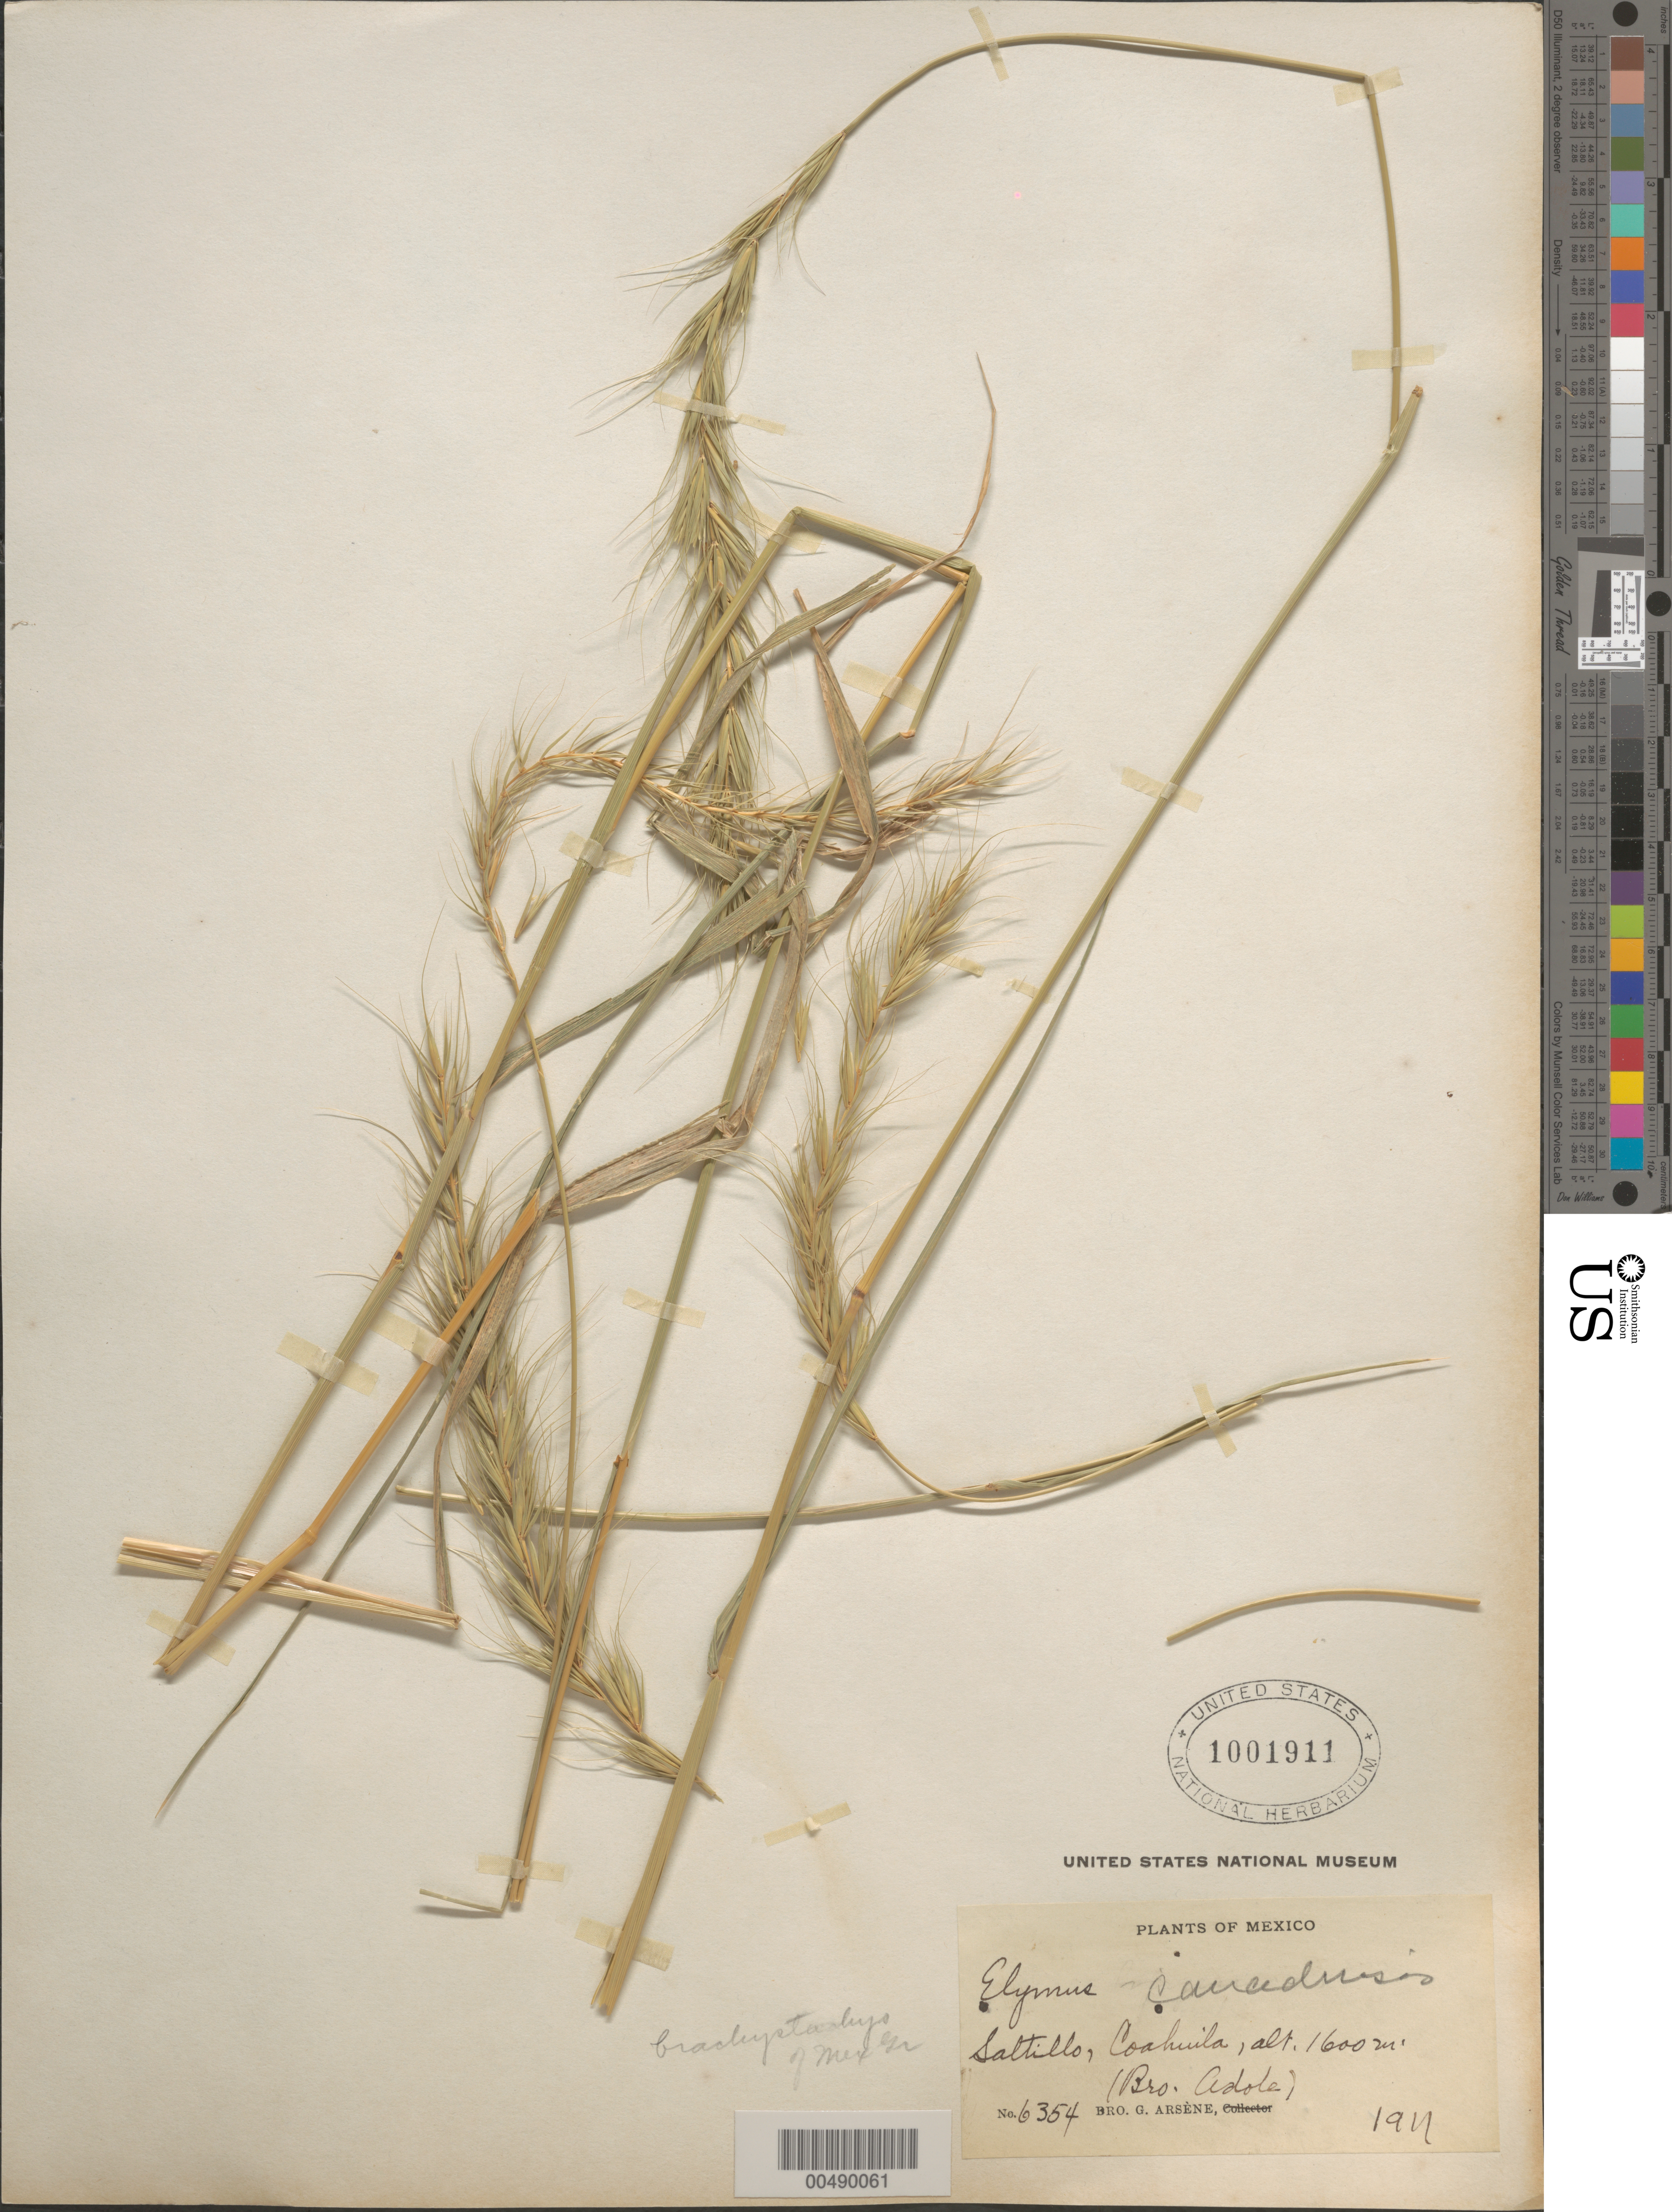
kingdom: Plantae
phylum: Tracheophyta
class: Liliopsida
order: Poales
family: Poaceae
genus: Elymus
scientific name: Elymus canadensis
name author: L.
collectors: Bro. G. Arsène & Bro. Adole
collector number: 6354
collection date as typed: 1911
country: Mexico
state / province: Coahuila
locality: Saltillo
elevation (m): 1600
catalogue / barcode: US 1001911